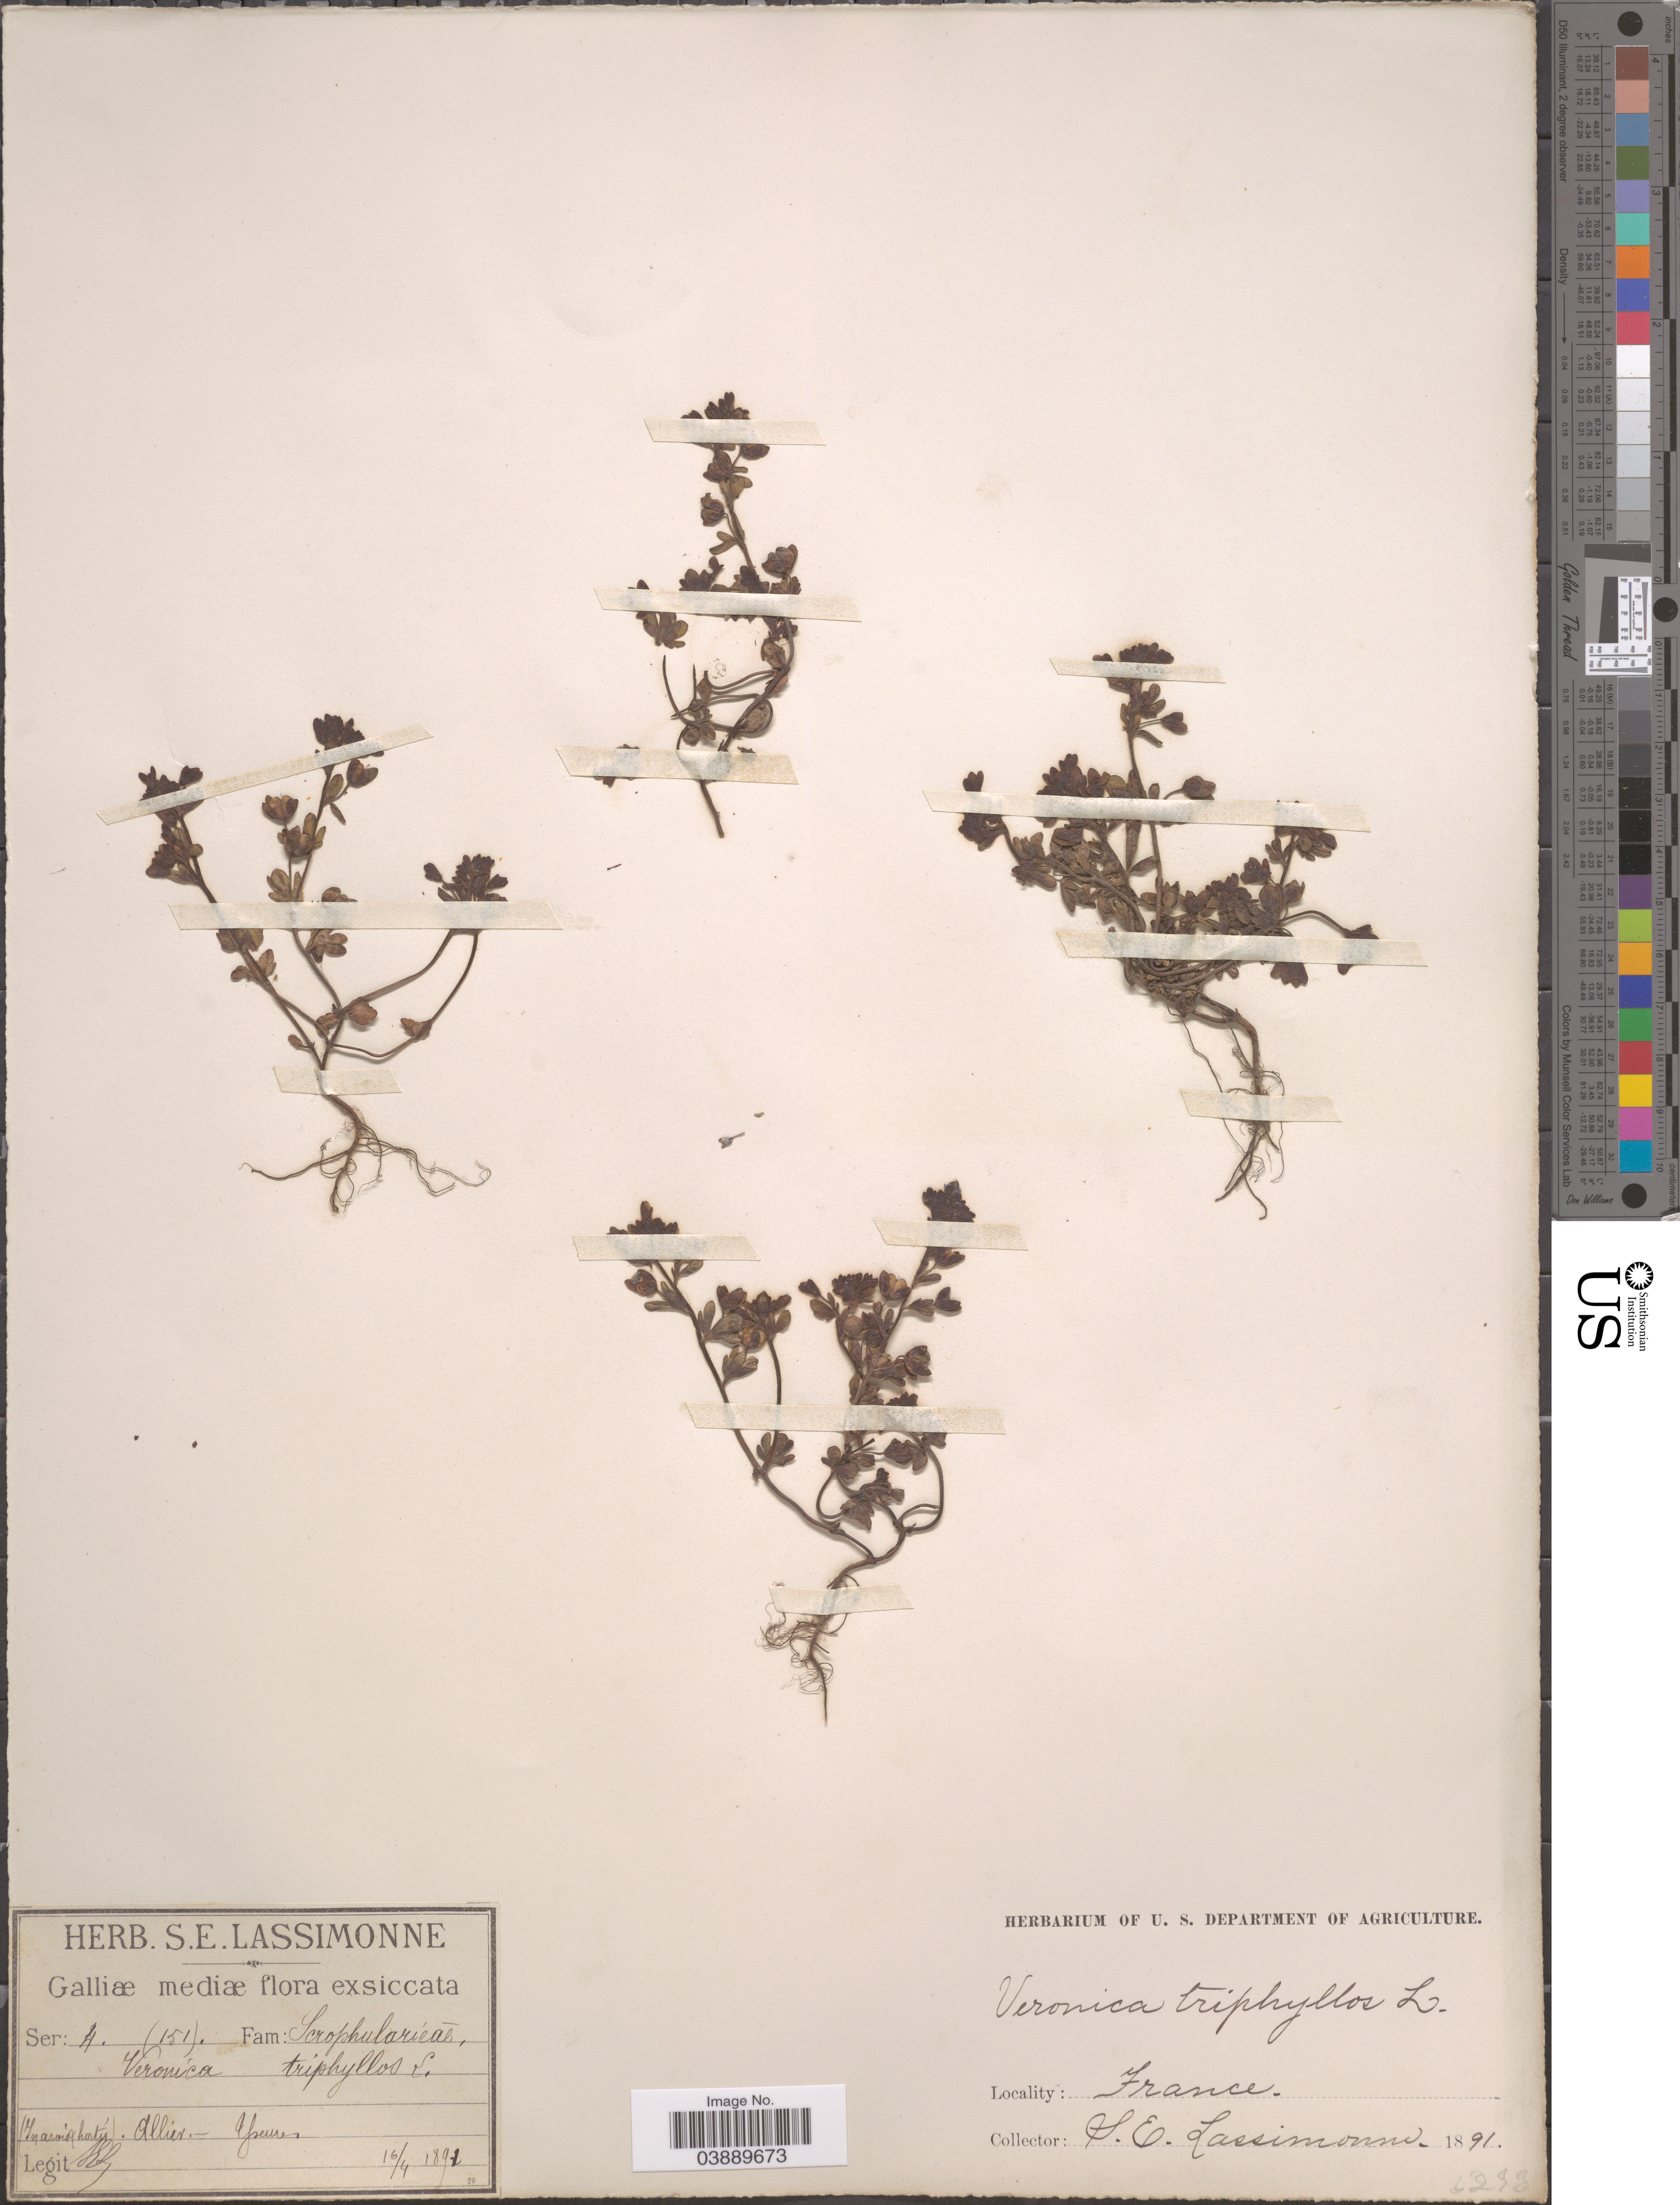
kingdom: Plantae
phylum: Tracheophyta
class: Magnoliopsida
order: Lamiales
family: Plantaginaceae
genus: Veronica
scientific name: Veronica triphyllos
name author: L.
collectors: S. Lassimonne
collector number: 151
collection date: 1891-04-16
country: France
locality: Galliæ mediæ. (In arvis hortís). Allier.- Yseure.